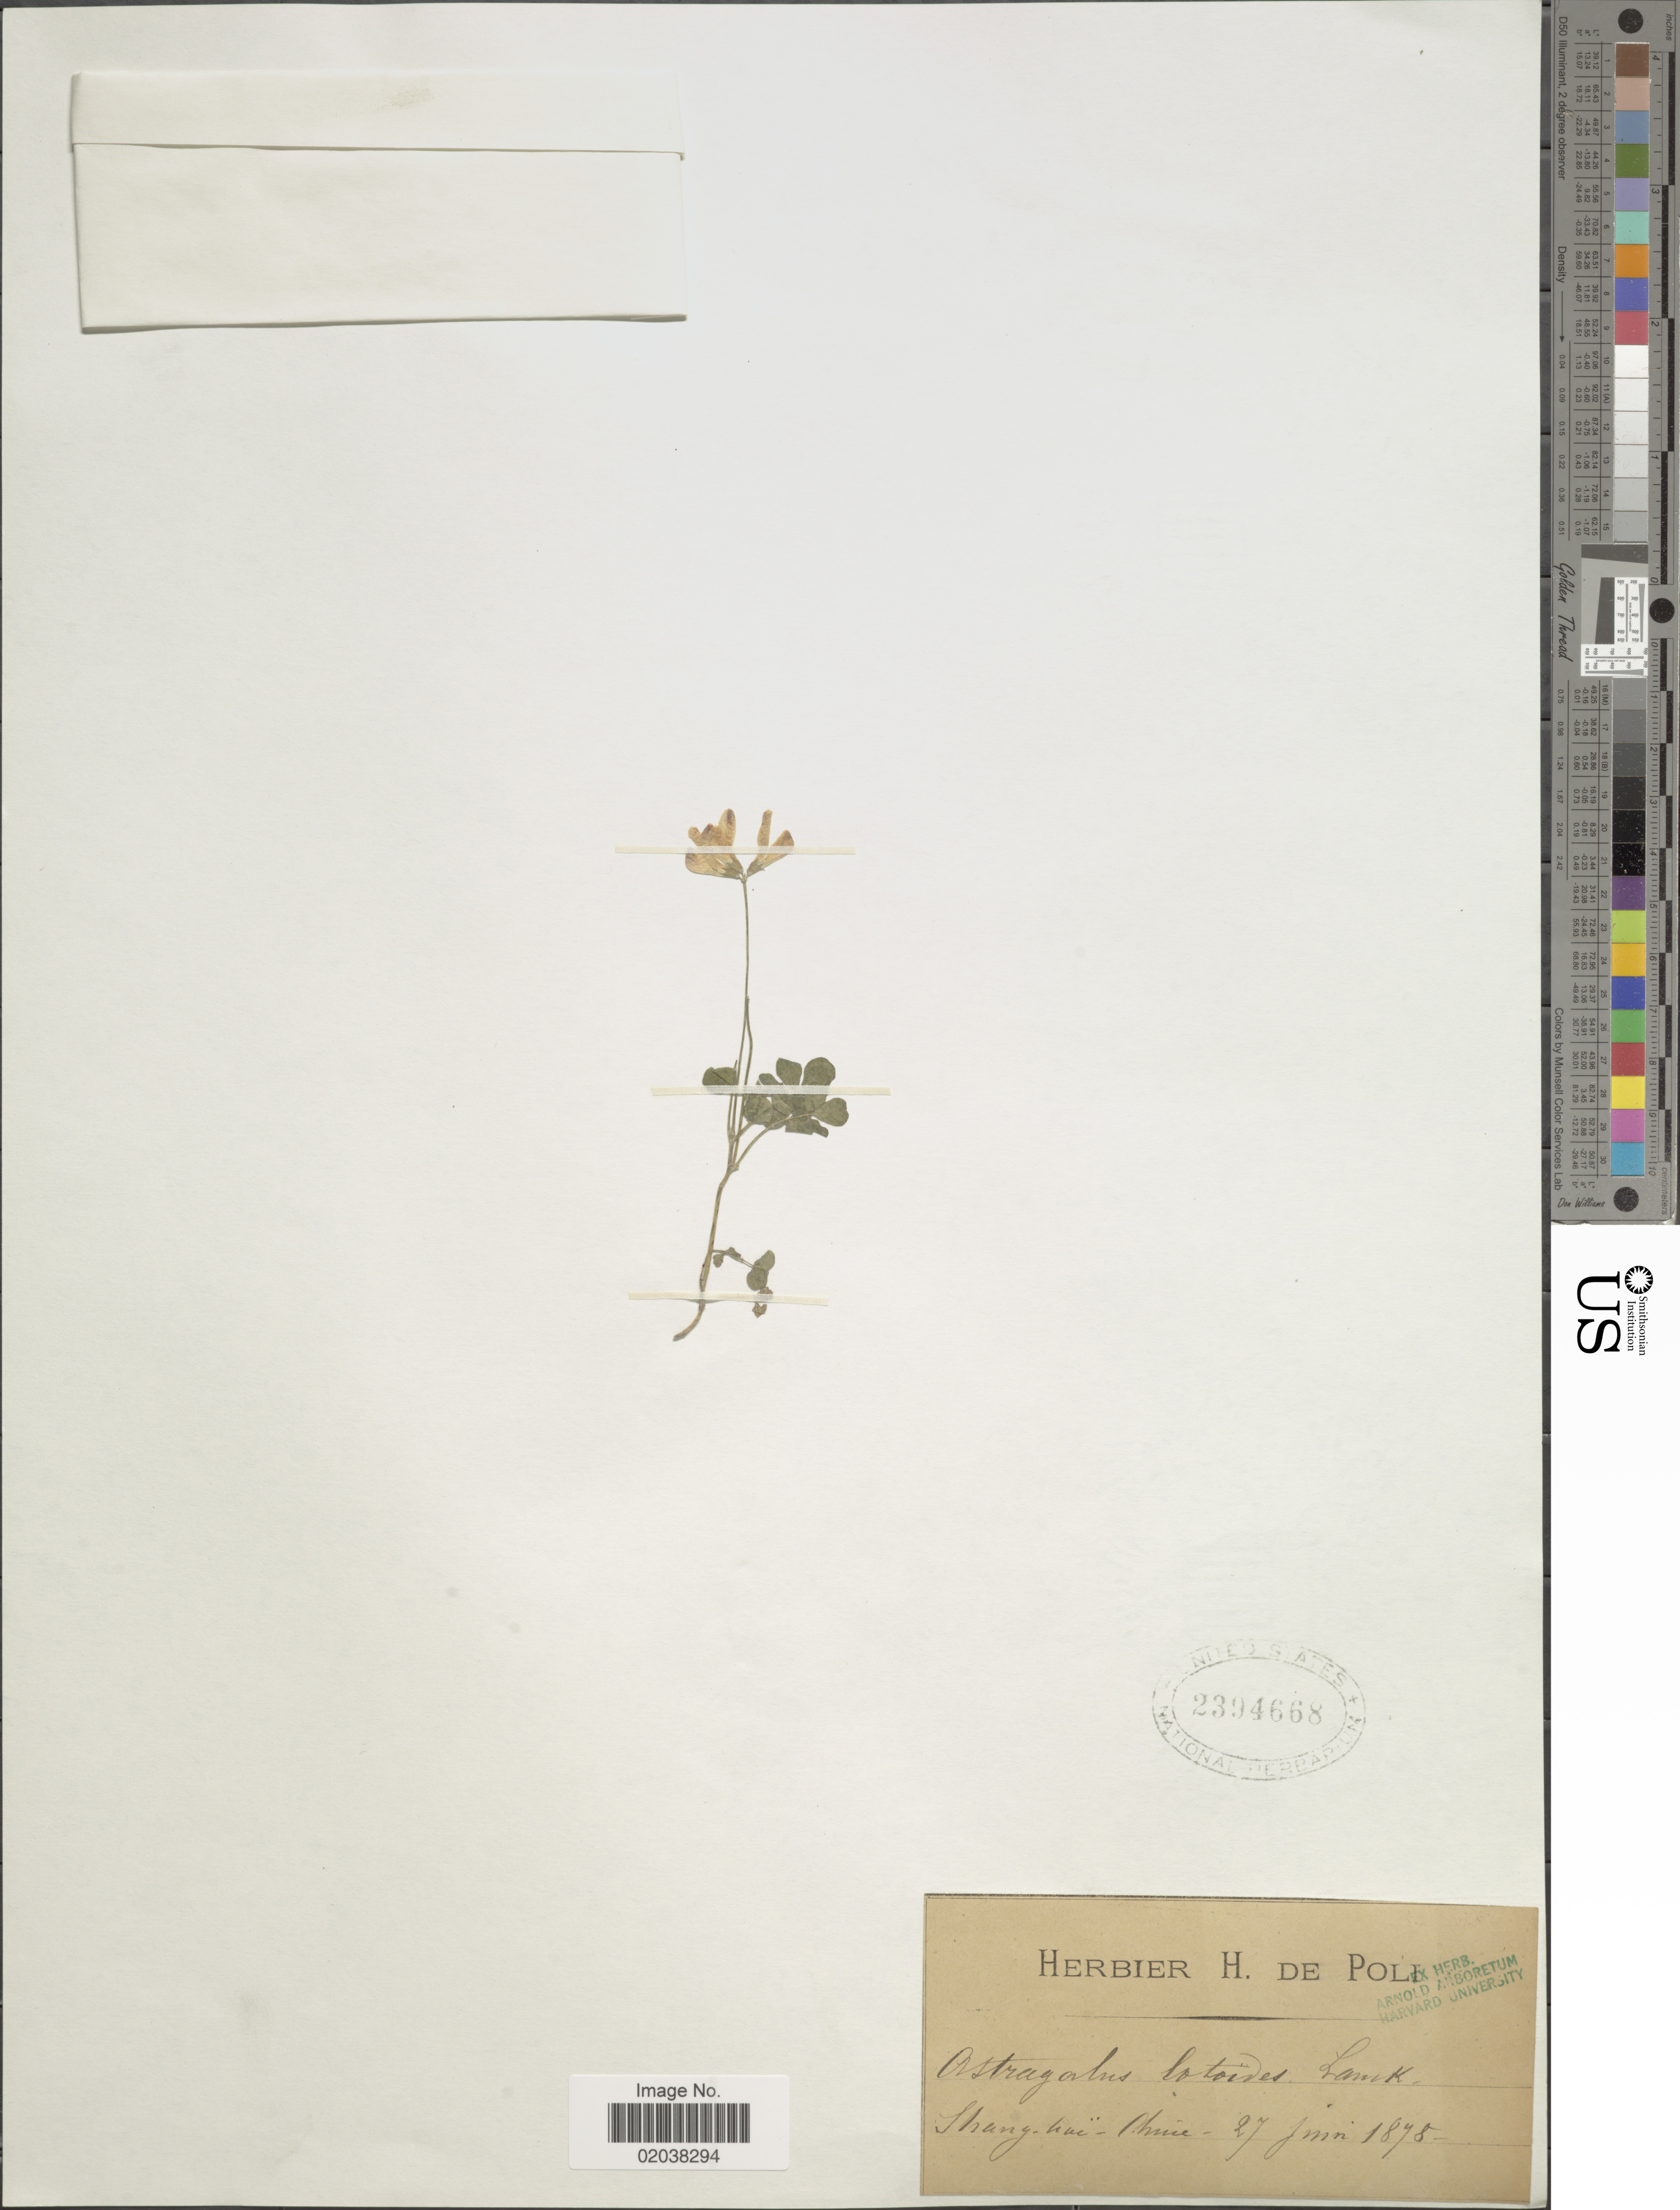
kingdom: Plantae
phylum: Tracheophyta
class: Magnoliopsida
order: Fabales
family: Fabaceae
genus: Astragalus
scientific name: Astragalus lotoides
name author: Lam.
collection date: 1875-06-27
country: China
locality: Shang-hai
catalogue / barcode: US 2394668